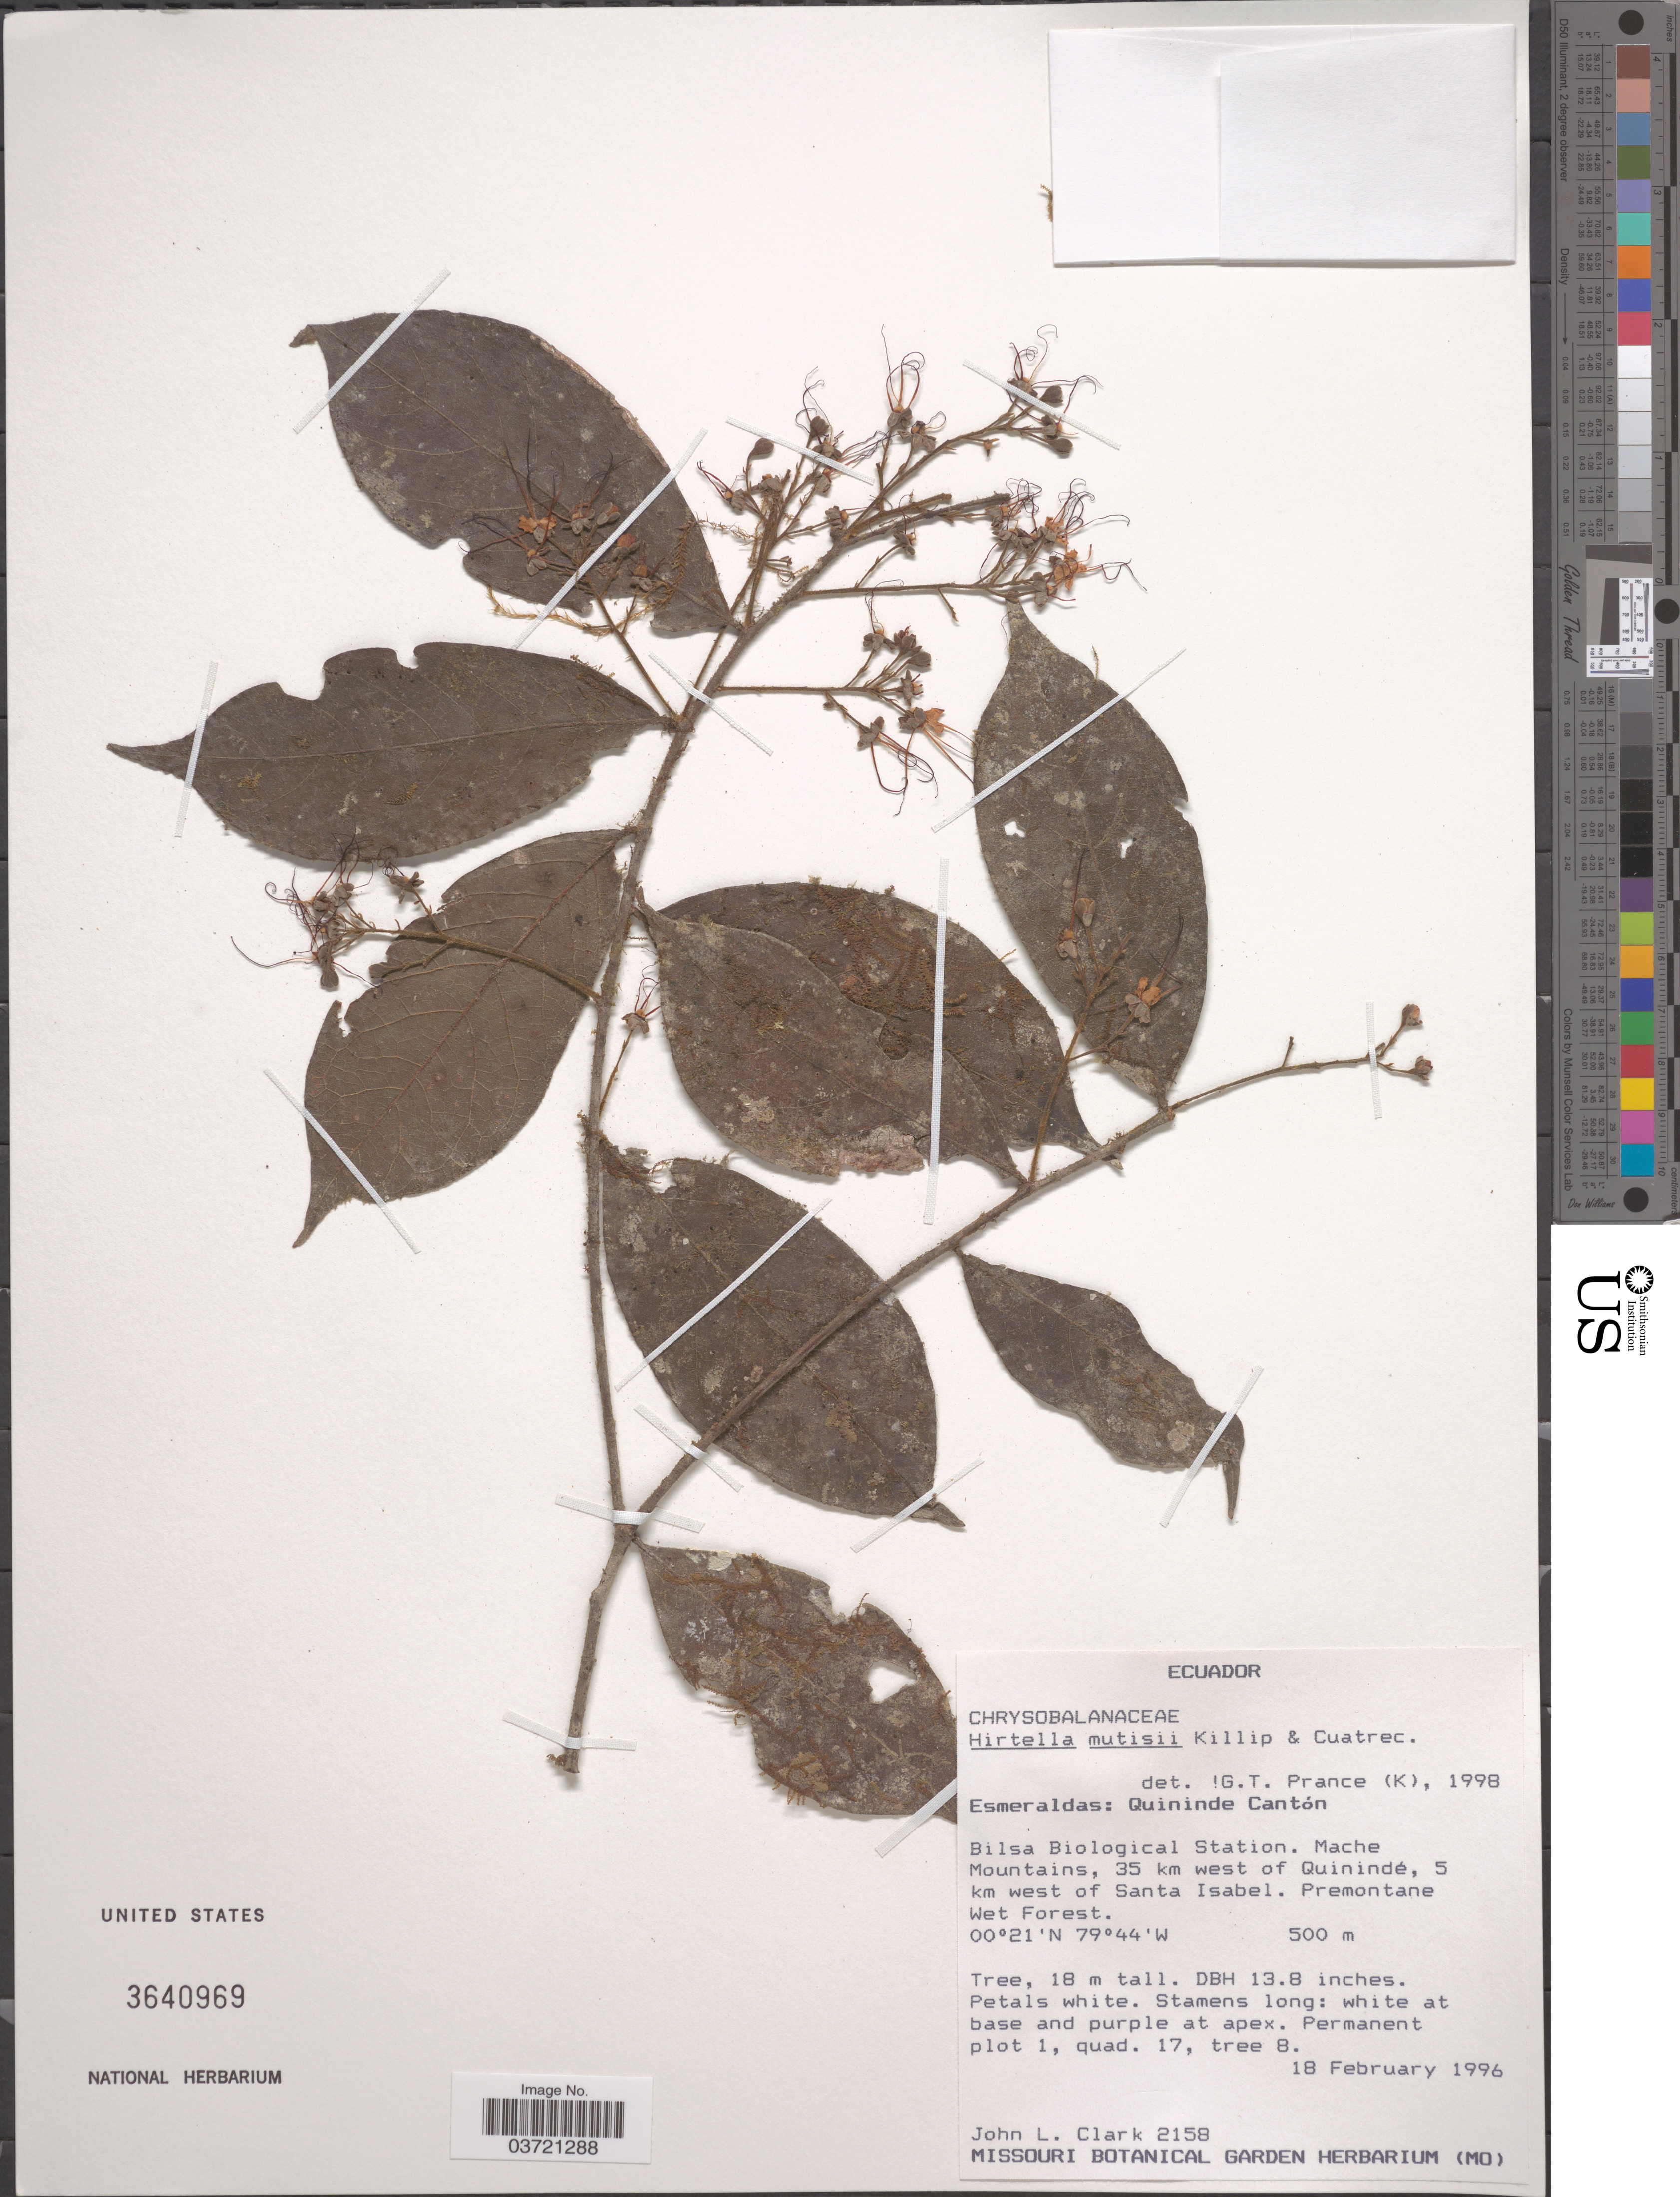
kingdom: Plantae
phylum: Tracheophyta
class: Magnoliopsida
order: Malpighiales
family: Chrysobalanaceae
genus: Hirtella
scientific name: Hirtella mutisii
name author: Killip & Cuatrec.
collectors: J. L. Clark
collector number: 2158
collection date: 1996-02-18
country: Ecuador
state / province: Esmeraldas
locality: Quininde Cantón. Bilsa Biological Station. Mache Mountains, 35 km west of Quinindé, 5 km west of Santa Isabel. Premontane Wet Forest.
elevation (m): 500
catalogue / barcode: US 3640969